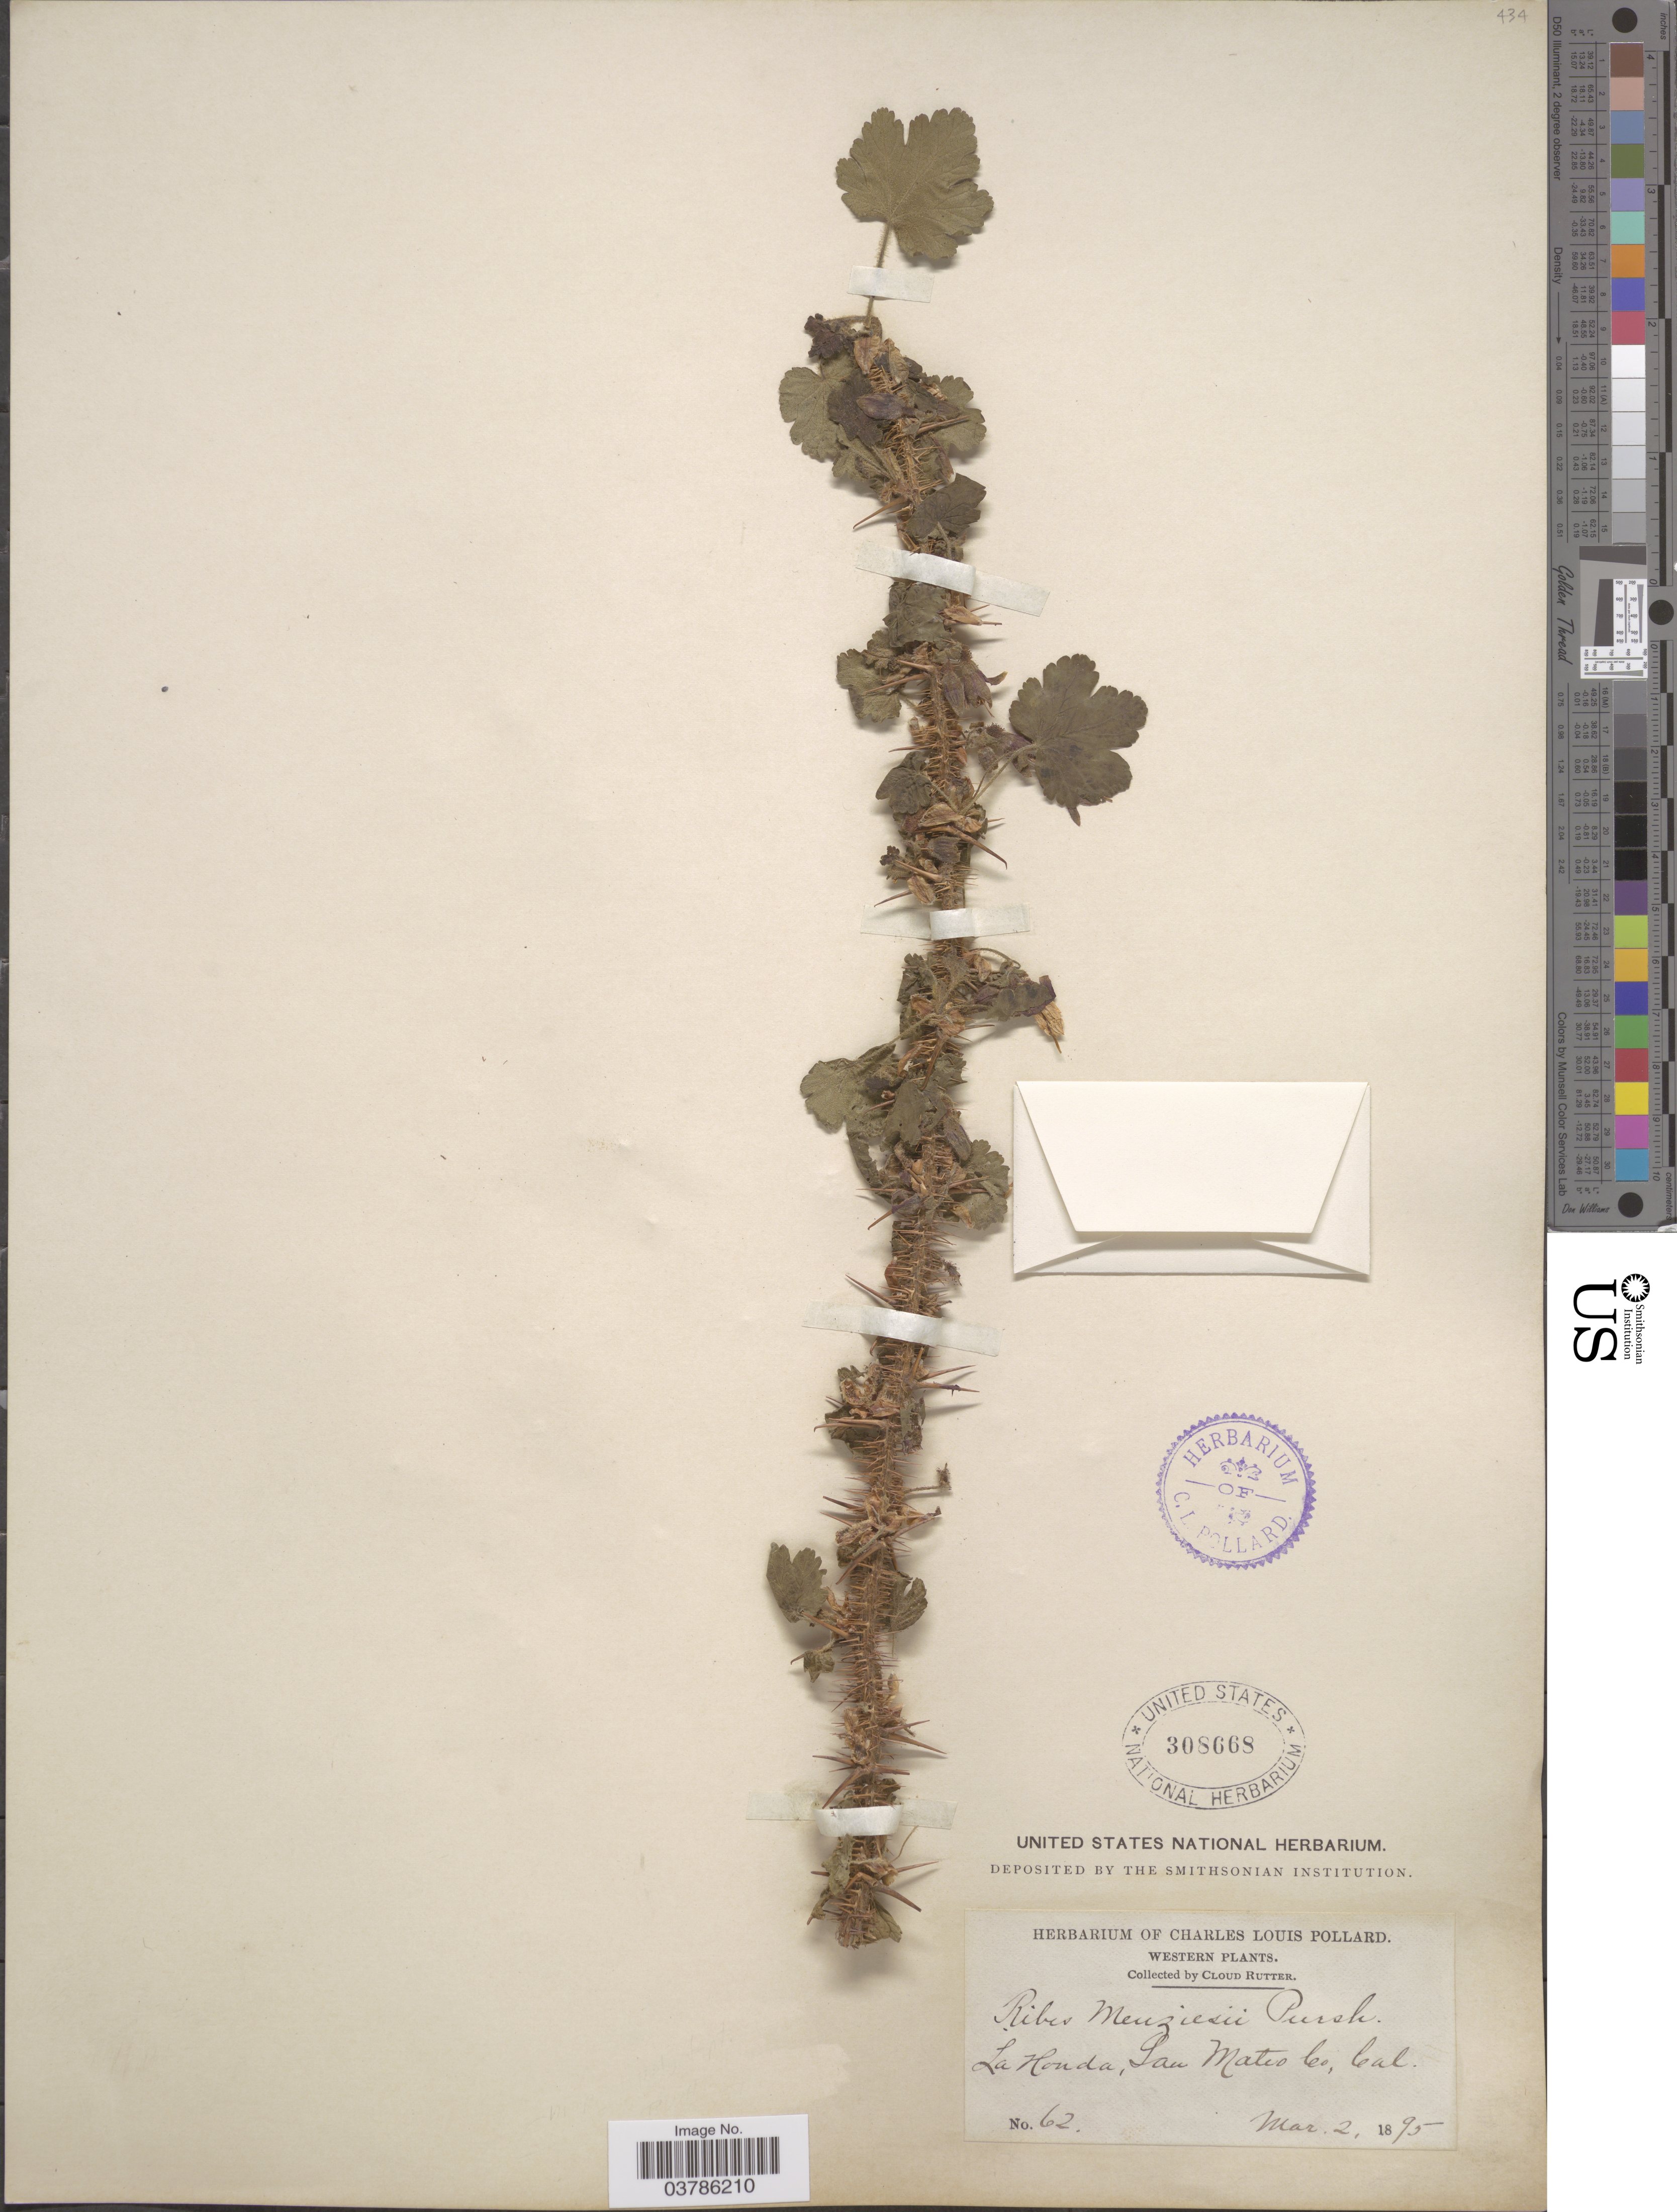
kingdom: Plantae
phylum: Tracheophyta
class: Magnoliopsida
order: Saxifragales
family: Grossulariaceae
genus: Ribes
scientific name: Ribes menziesii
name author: Pursh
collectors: C. Rutter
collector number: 62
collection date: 1895-03-02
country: United States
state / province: California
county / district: San Mateo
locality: Western. La Honda, San Mateo Co.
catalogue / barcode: US 308668